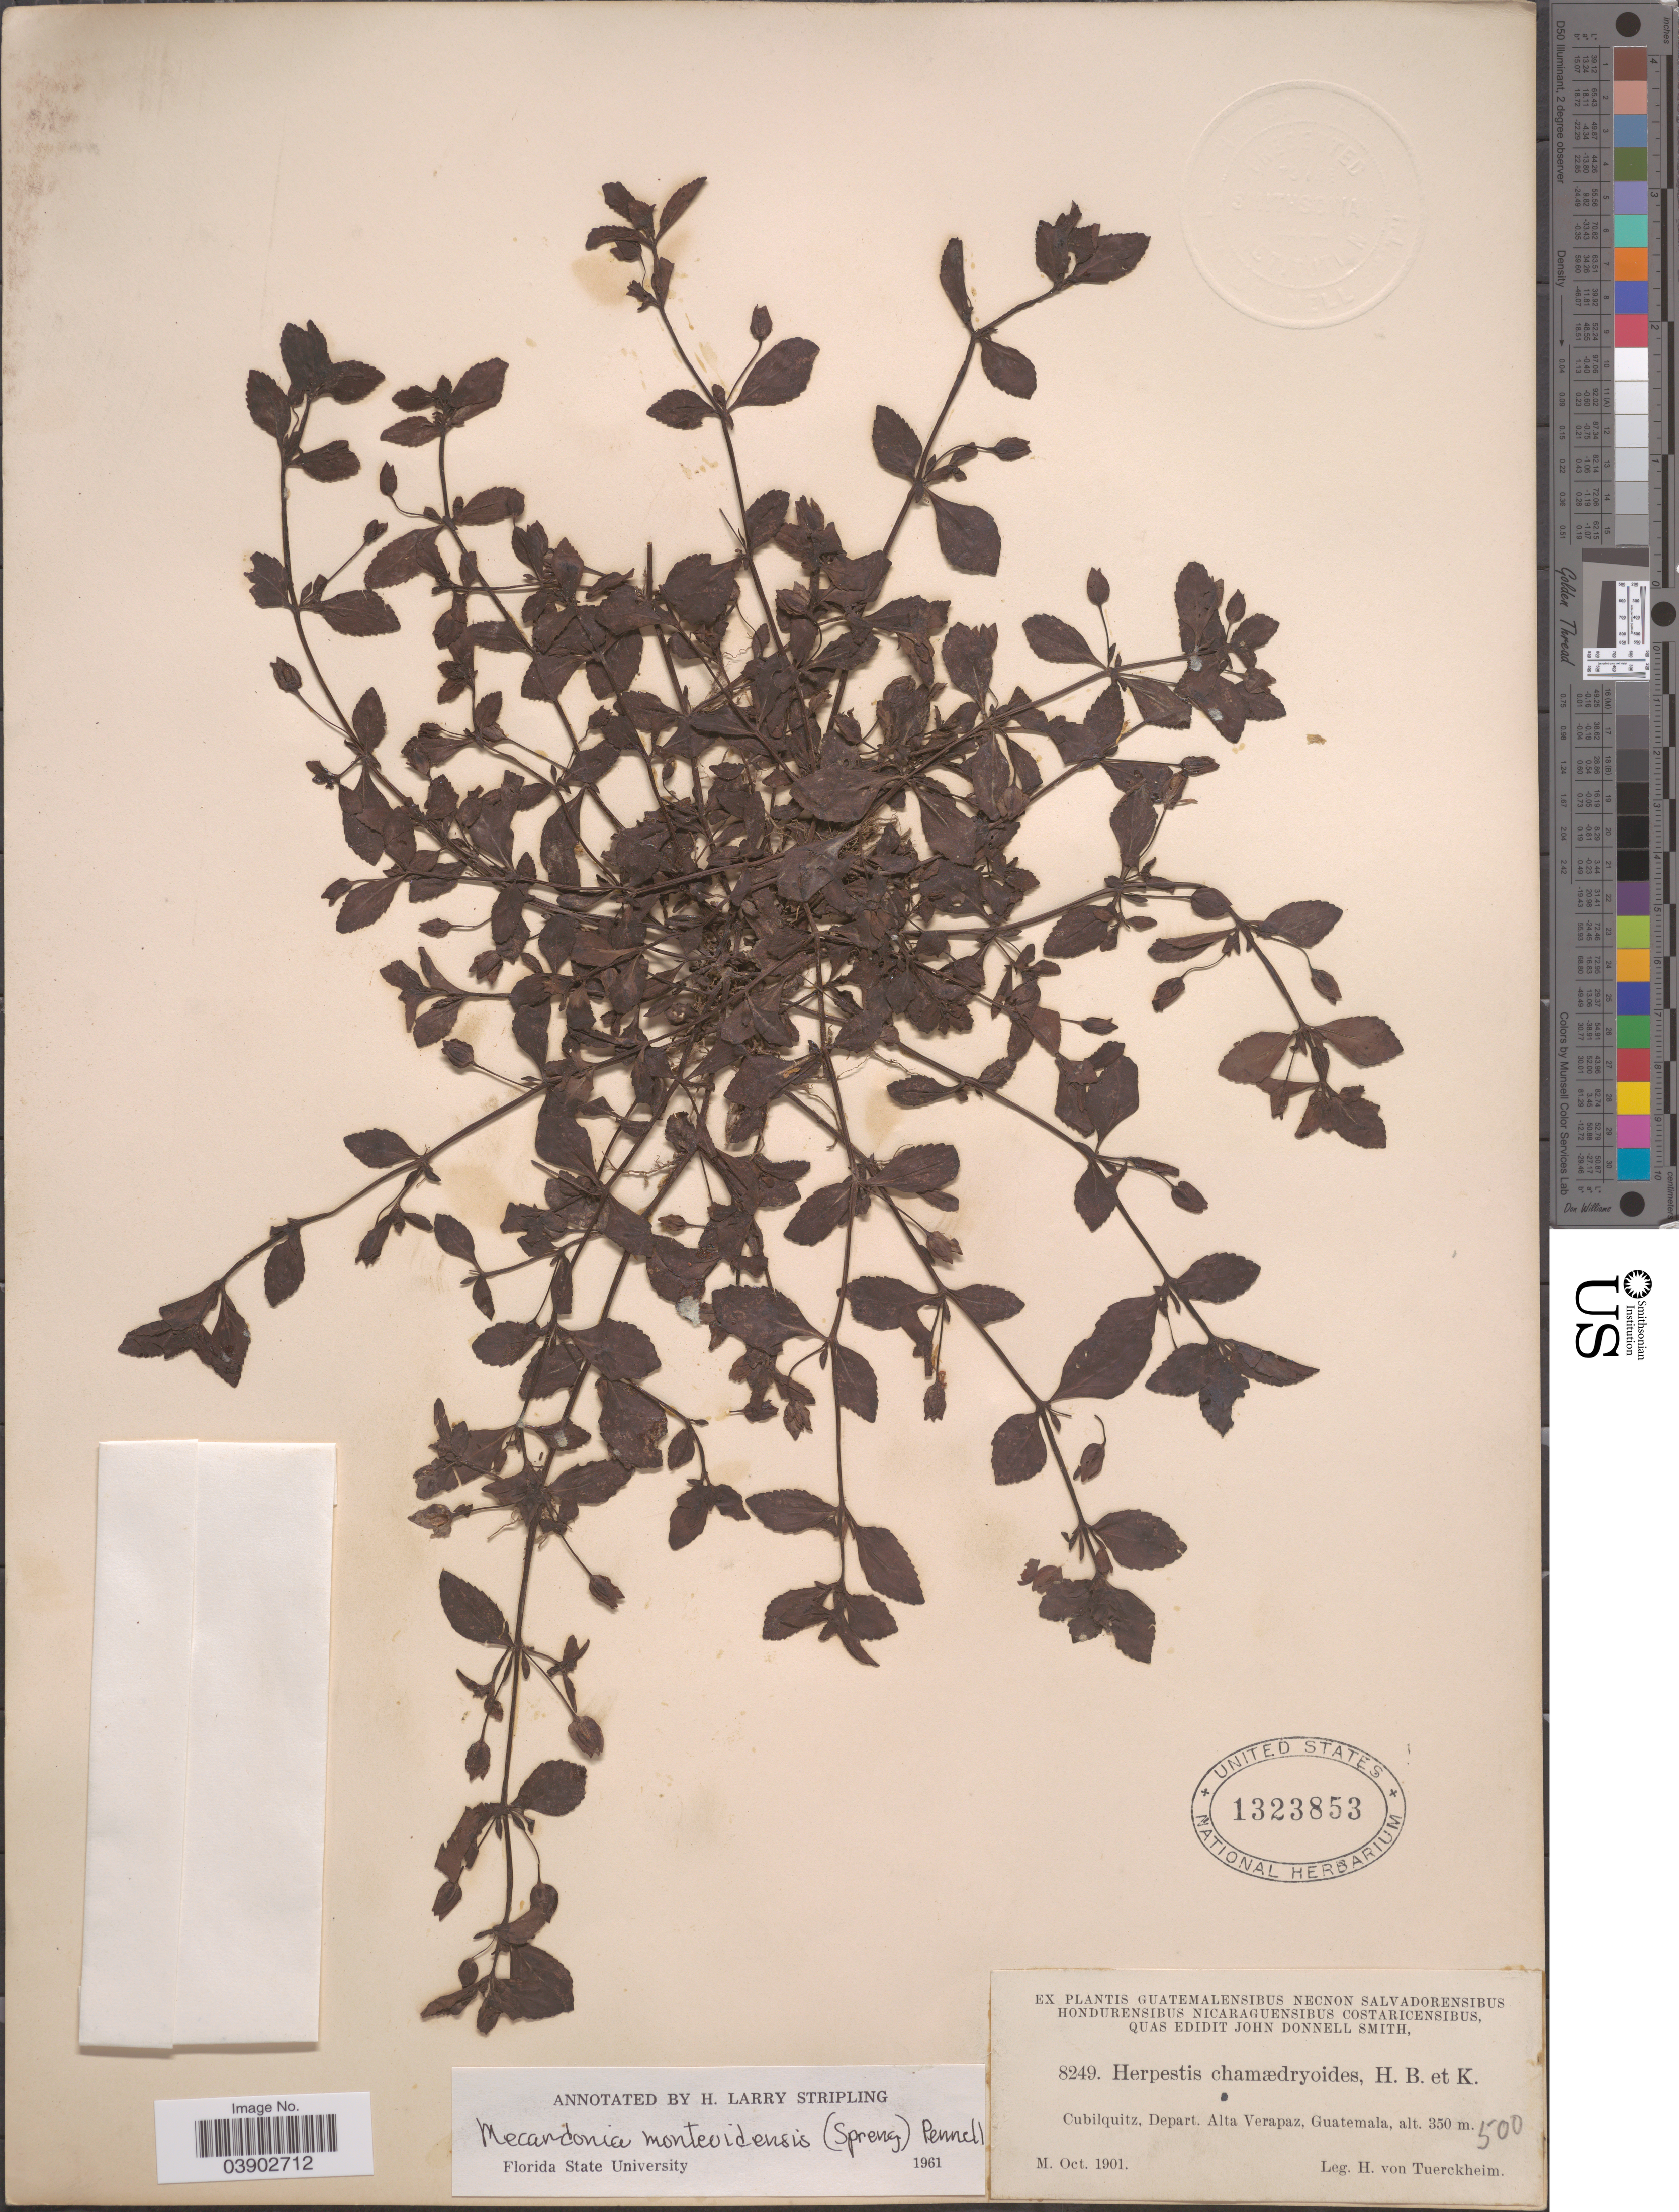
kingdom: Plantae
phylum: Tracheophyta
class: Magnoliopsida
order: Lamiales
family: Plantaginaceae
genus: Mecardonia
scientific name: Mecardonia procumbens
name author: (Mill.) Small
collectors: H. von Türckheim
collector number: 8249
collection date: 1901-10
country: Guatemala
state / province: Alta Verapaz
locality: Cubilquitz, Depart. Alta Verapaz.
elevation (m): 350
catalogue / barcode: US 1323853